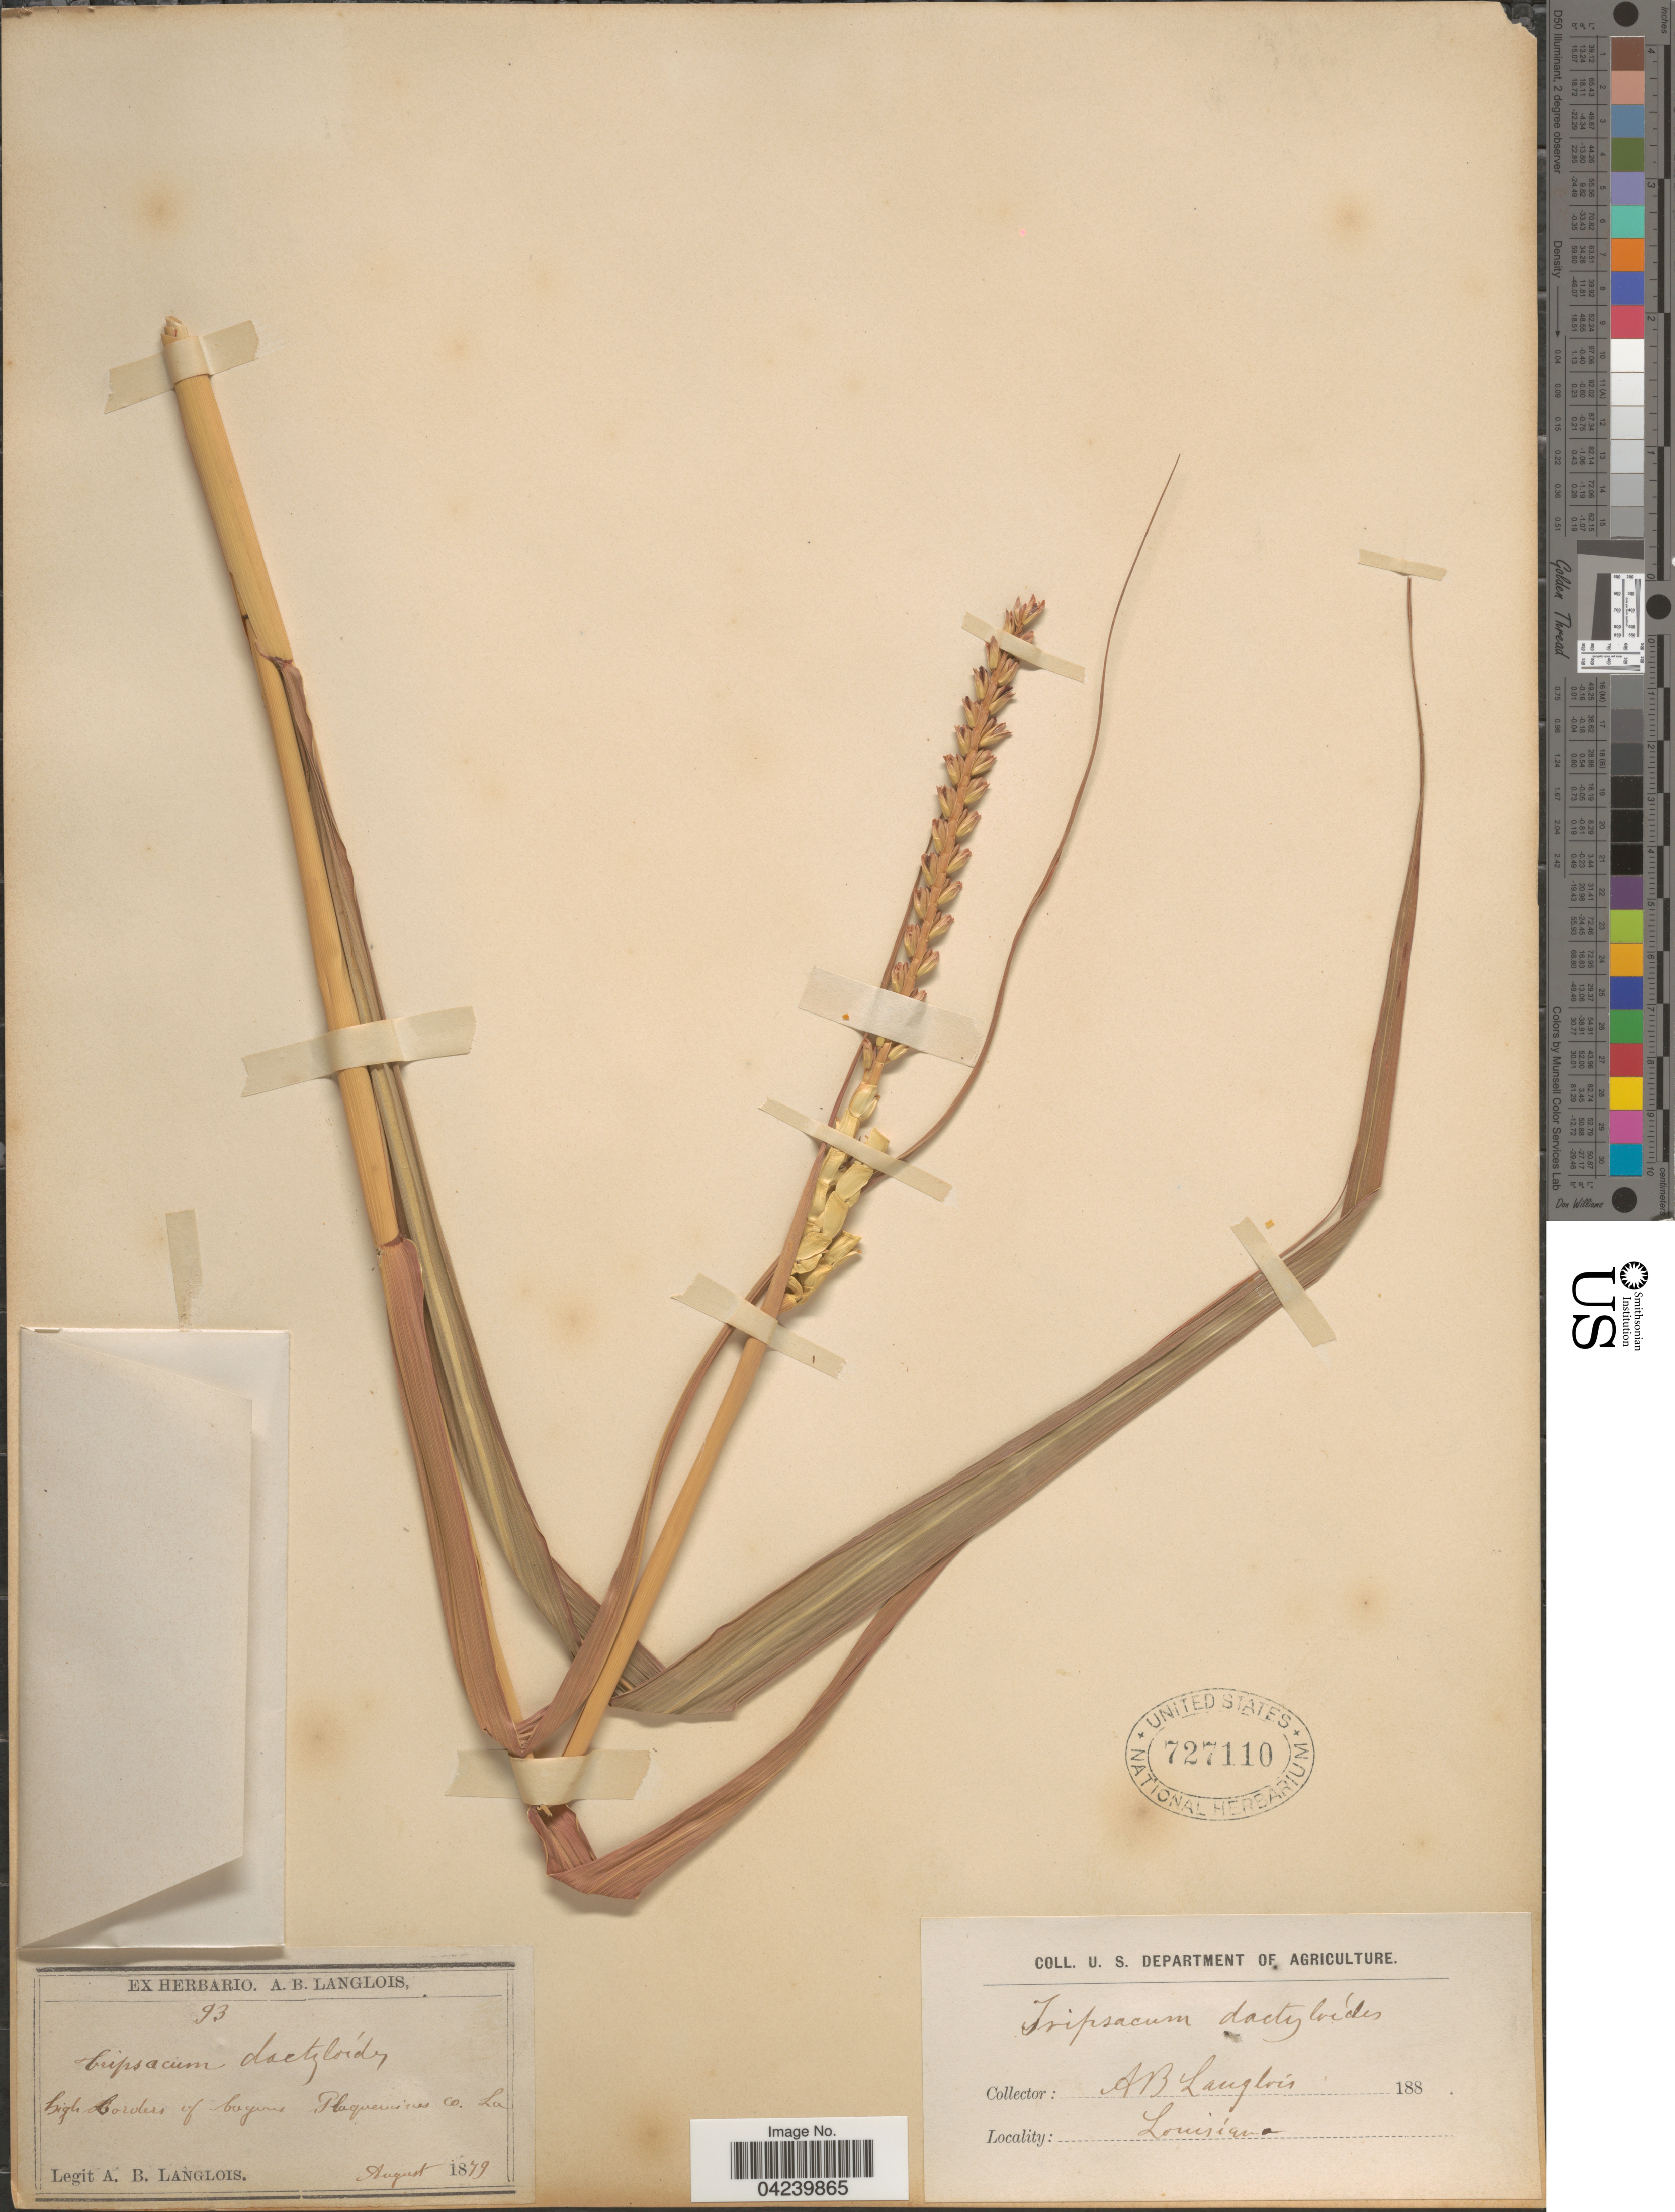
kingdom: Plantae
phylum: Tracheophyta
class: Liliopsida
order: Poales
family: Poaceae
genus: Tripsacum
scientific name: Tripsacum dactyloides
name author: (L.) L.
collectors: A. Langlois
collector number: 93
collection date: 1879-08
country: United States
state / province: Louisiana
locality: High borders of bayous Plaquemines Co.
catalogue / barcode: US 727110